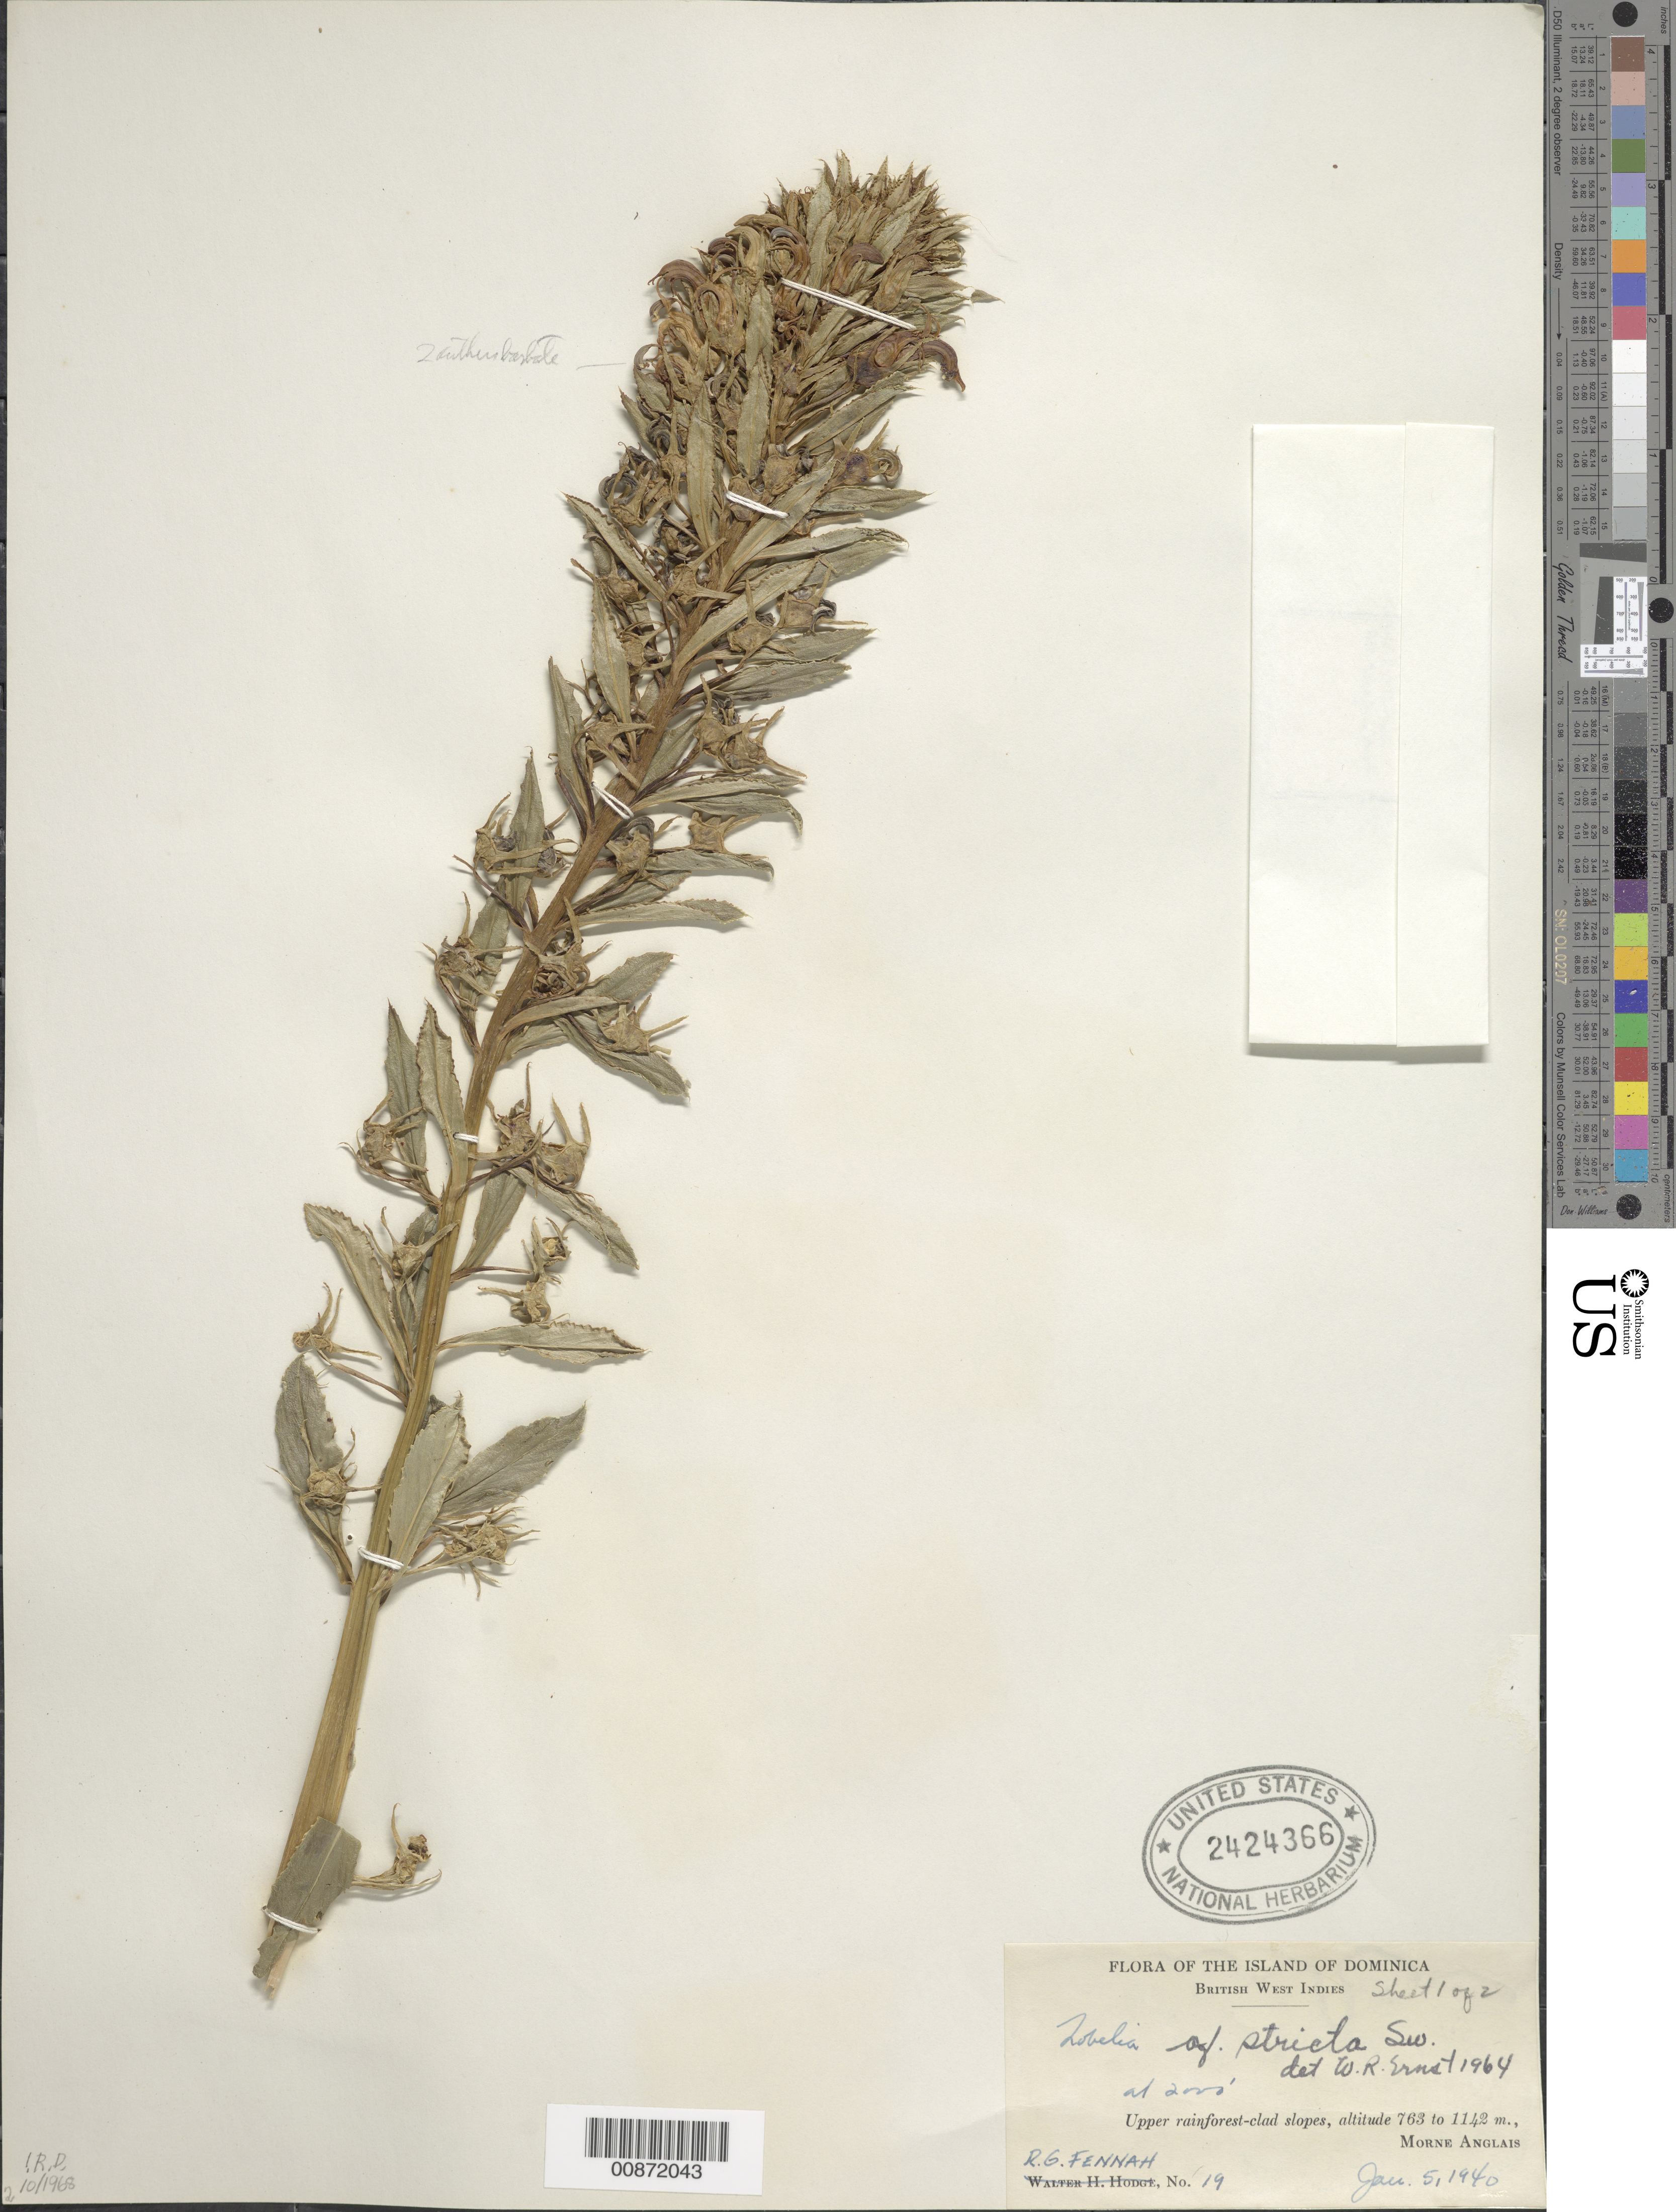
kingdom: Plantae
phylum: Tracheophyta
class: Magnoliopsida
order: Asterales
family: Campanulaceae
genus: Lobelia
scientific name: Lobelia stricta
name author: Sw.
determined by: Ernst, W. R., (US), NMNH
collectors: R. Fennah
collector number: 19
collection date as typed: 05 Jan 1940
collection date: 1940-01-05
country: Dominica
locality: Upper slopes of Morne Anglais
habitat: Upper rainforest-clad slopes of morne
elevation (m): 763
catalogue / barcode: US 2424366